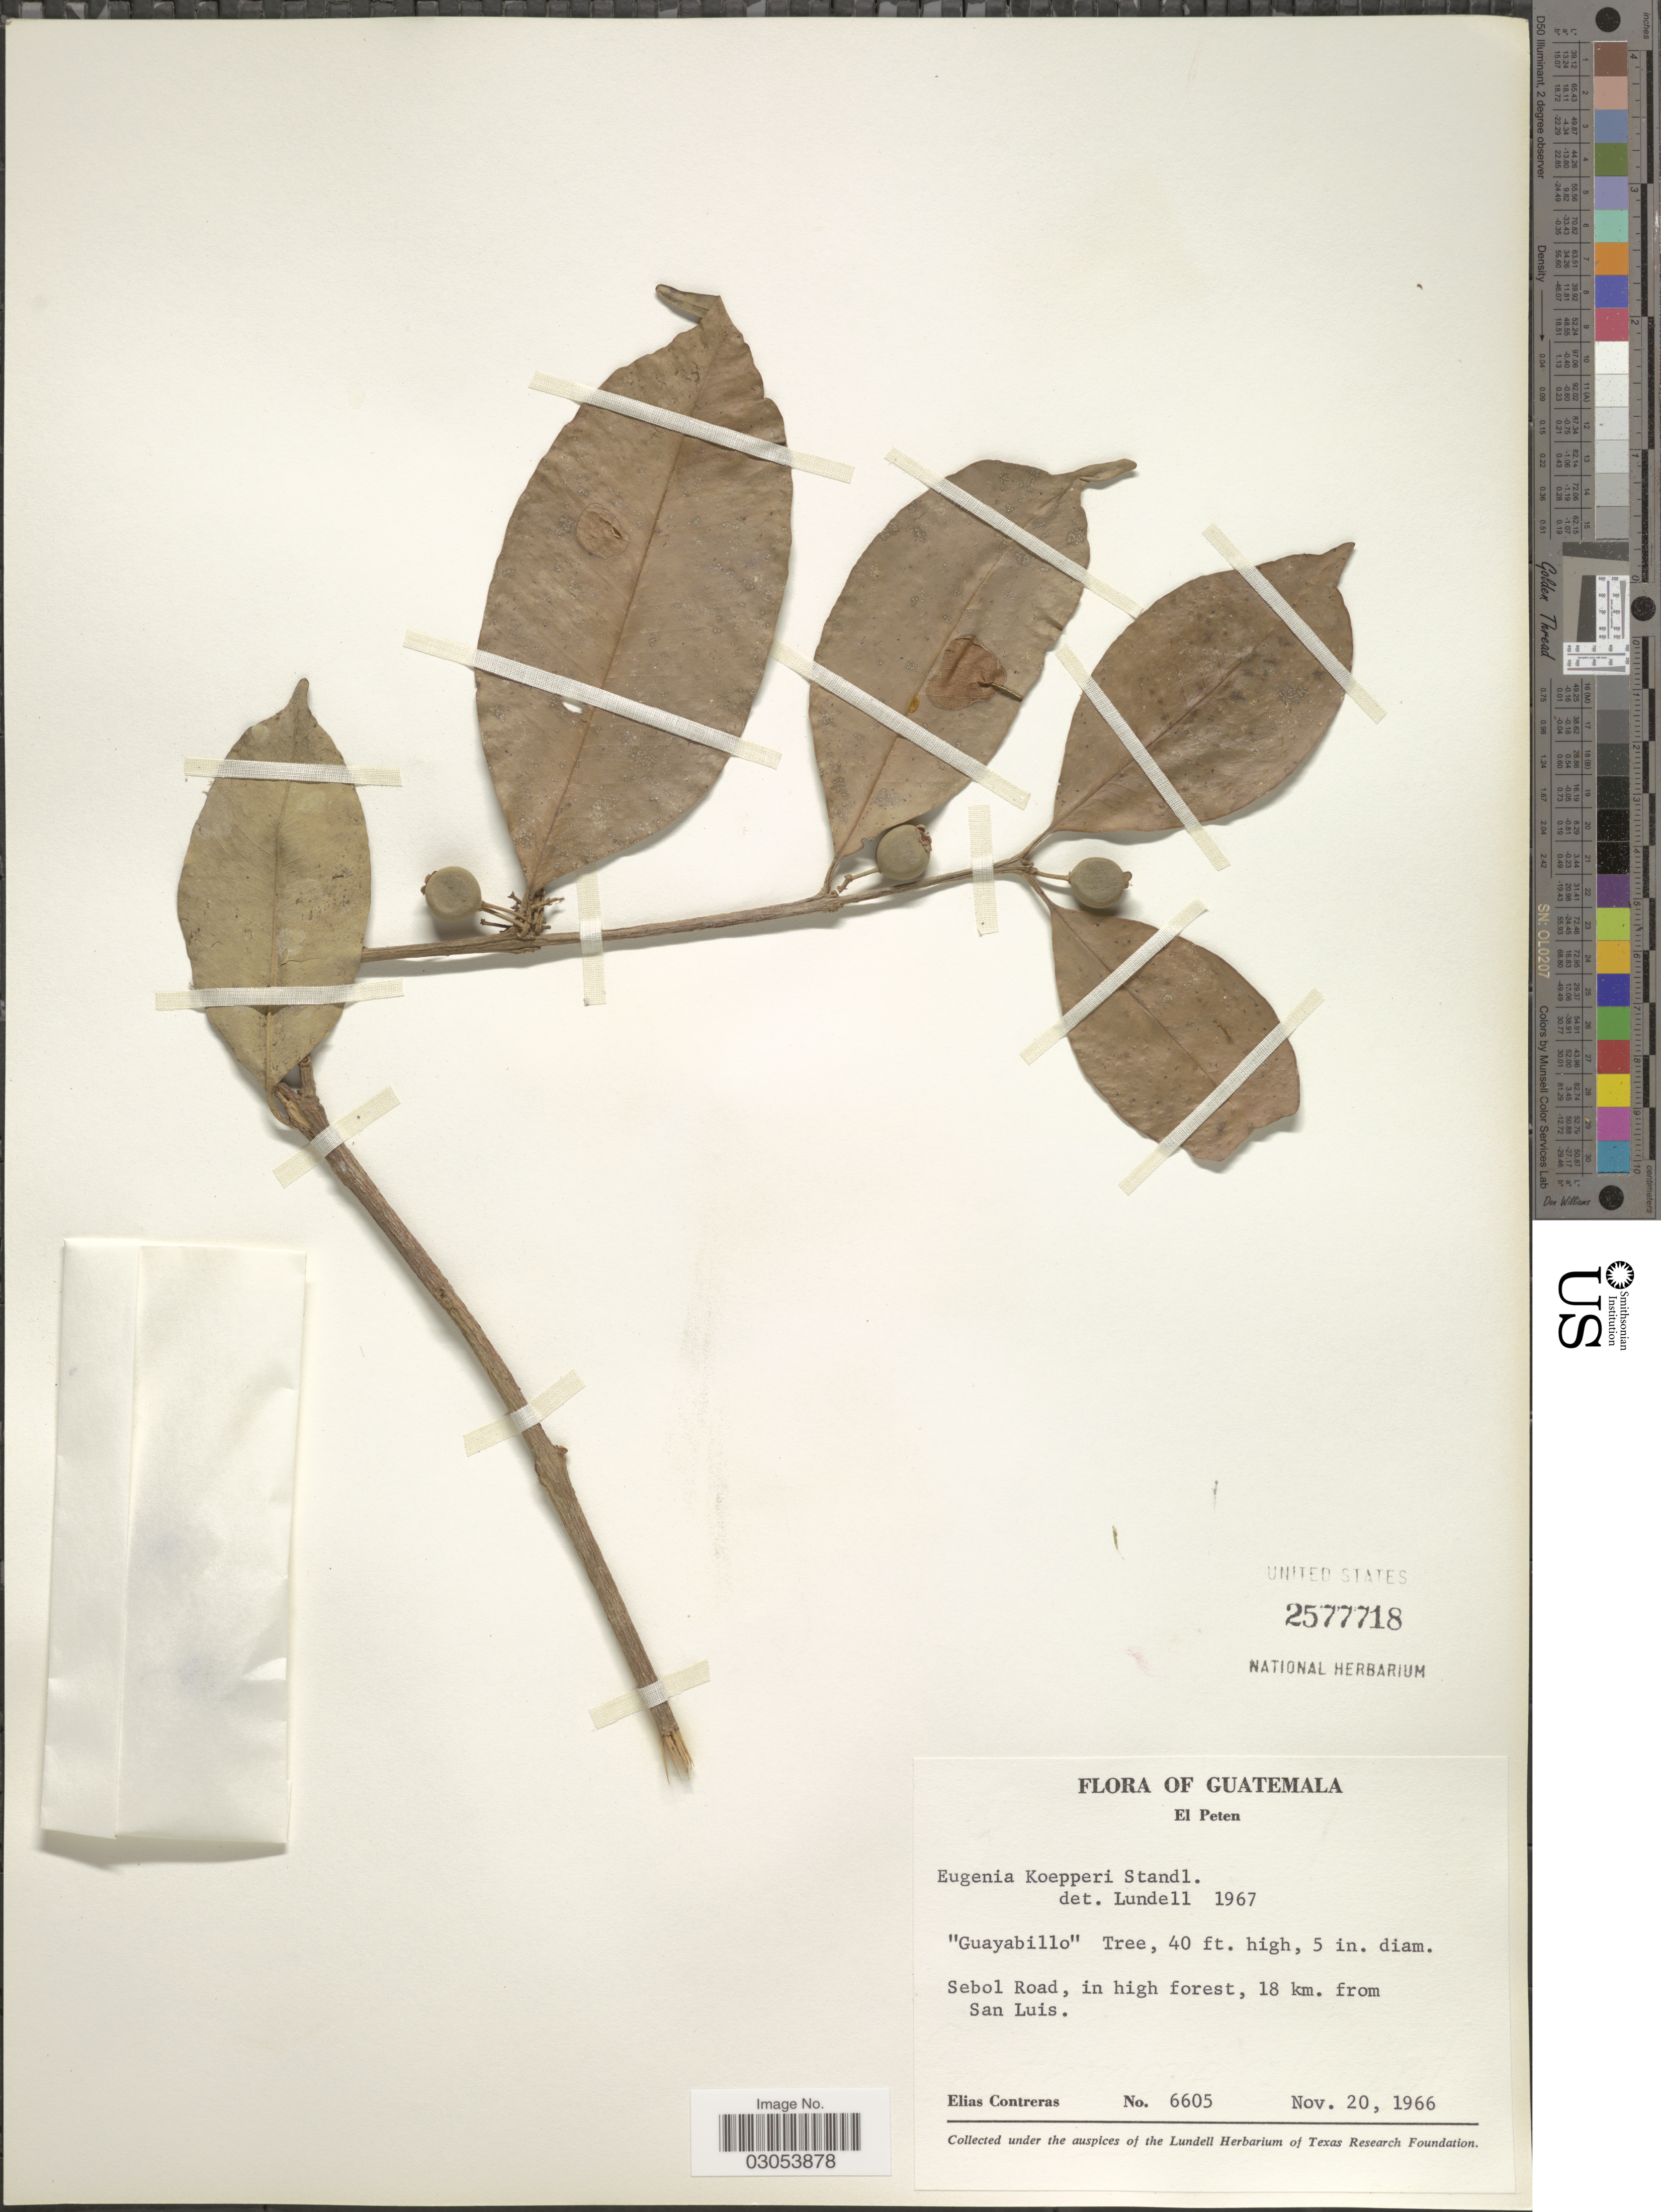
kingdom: Plantae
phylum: Tracheophyta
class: Magnoliopsida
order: Myrtales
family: Myrtaceae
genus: Eugenia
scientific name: Eugenia koepperi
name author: Standl. in Yunck.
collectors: E. Contreras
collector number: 6605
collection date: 1966-11-20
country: Guatemala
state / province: El Petén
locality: Sebol Road, in high forest, 18 km. from San Luis.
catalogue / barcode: US 2577718